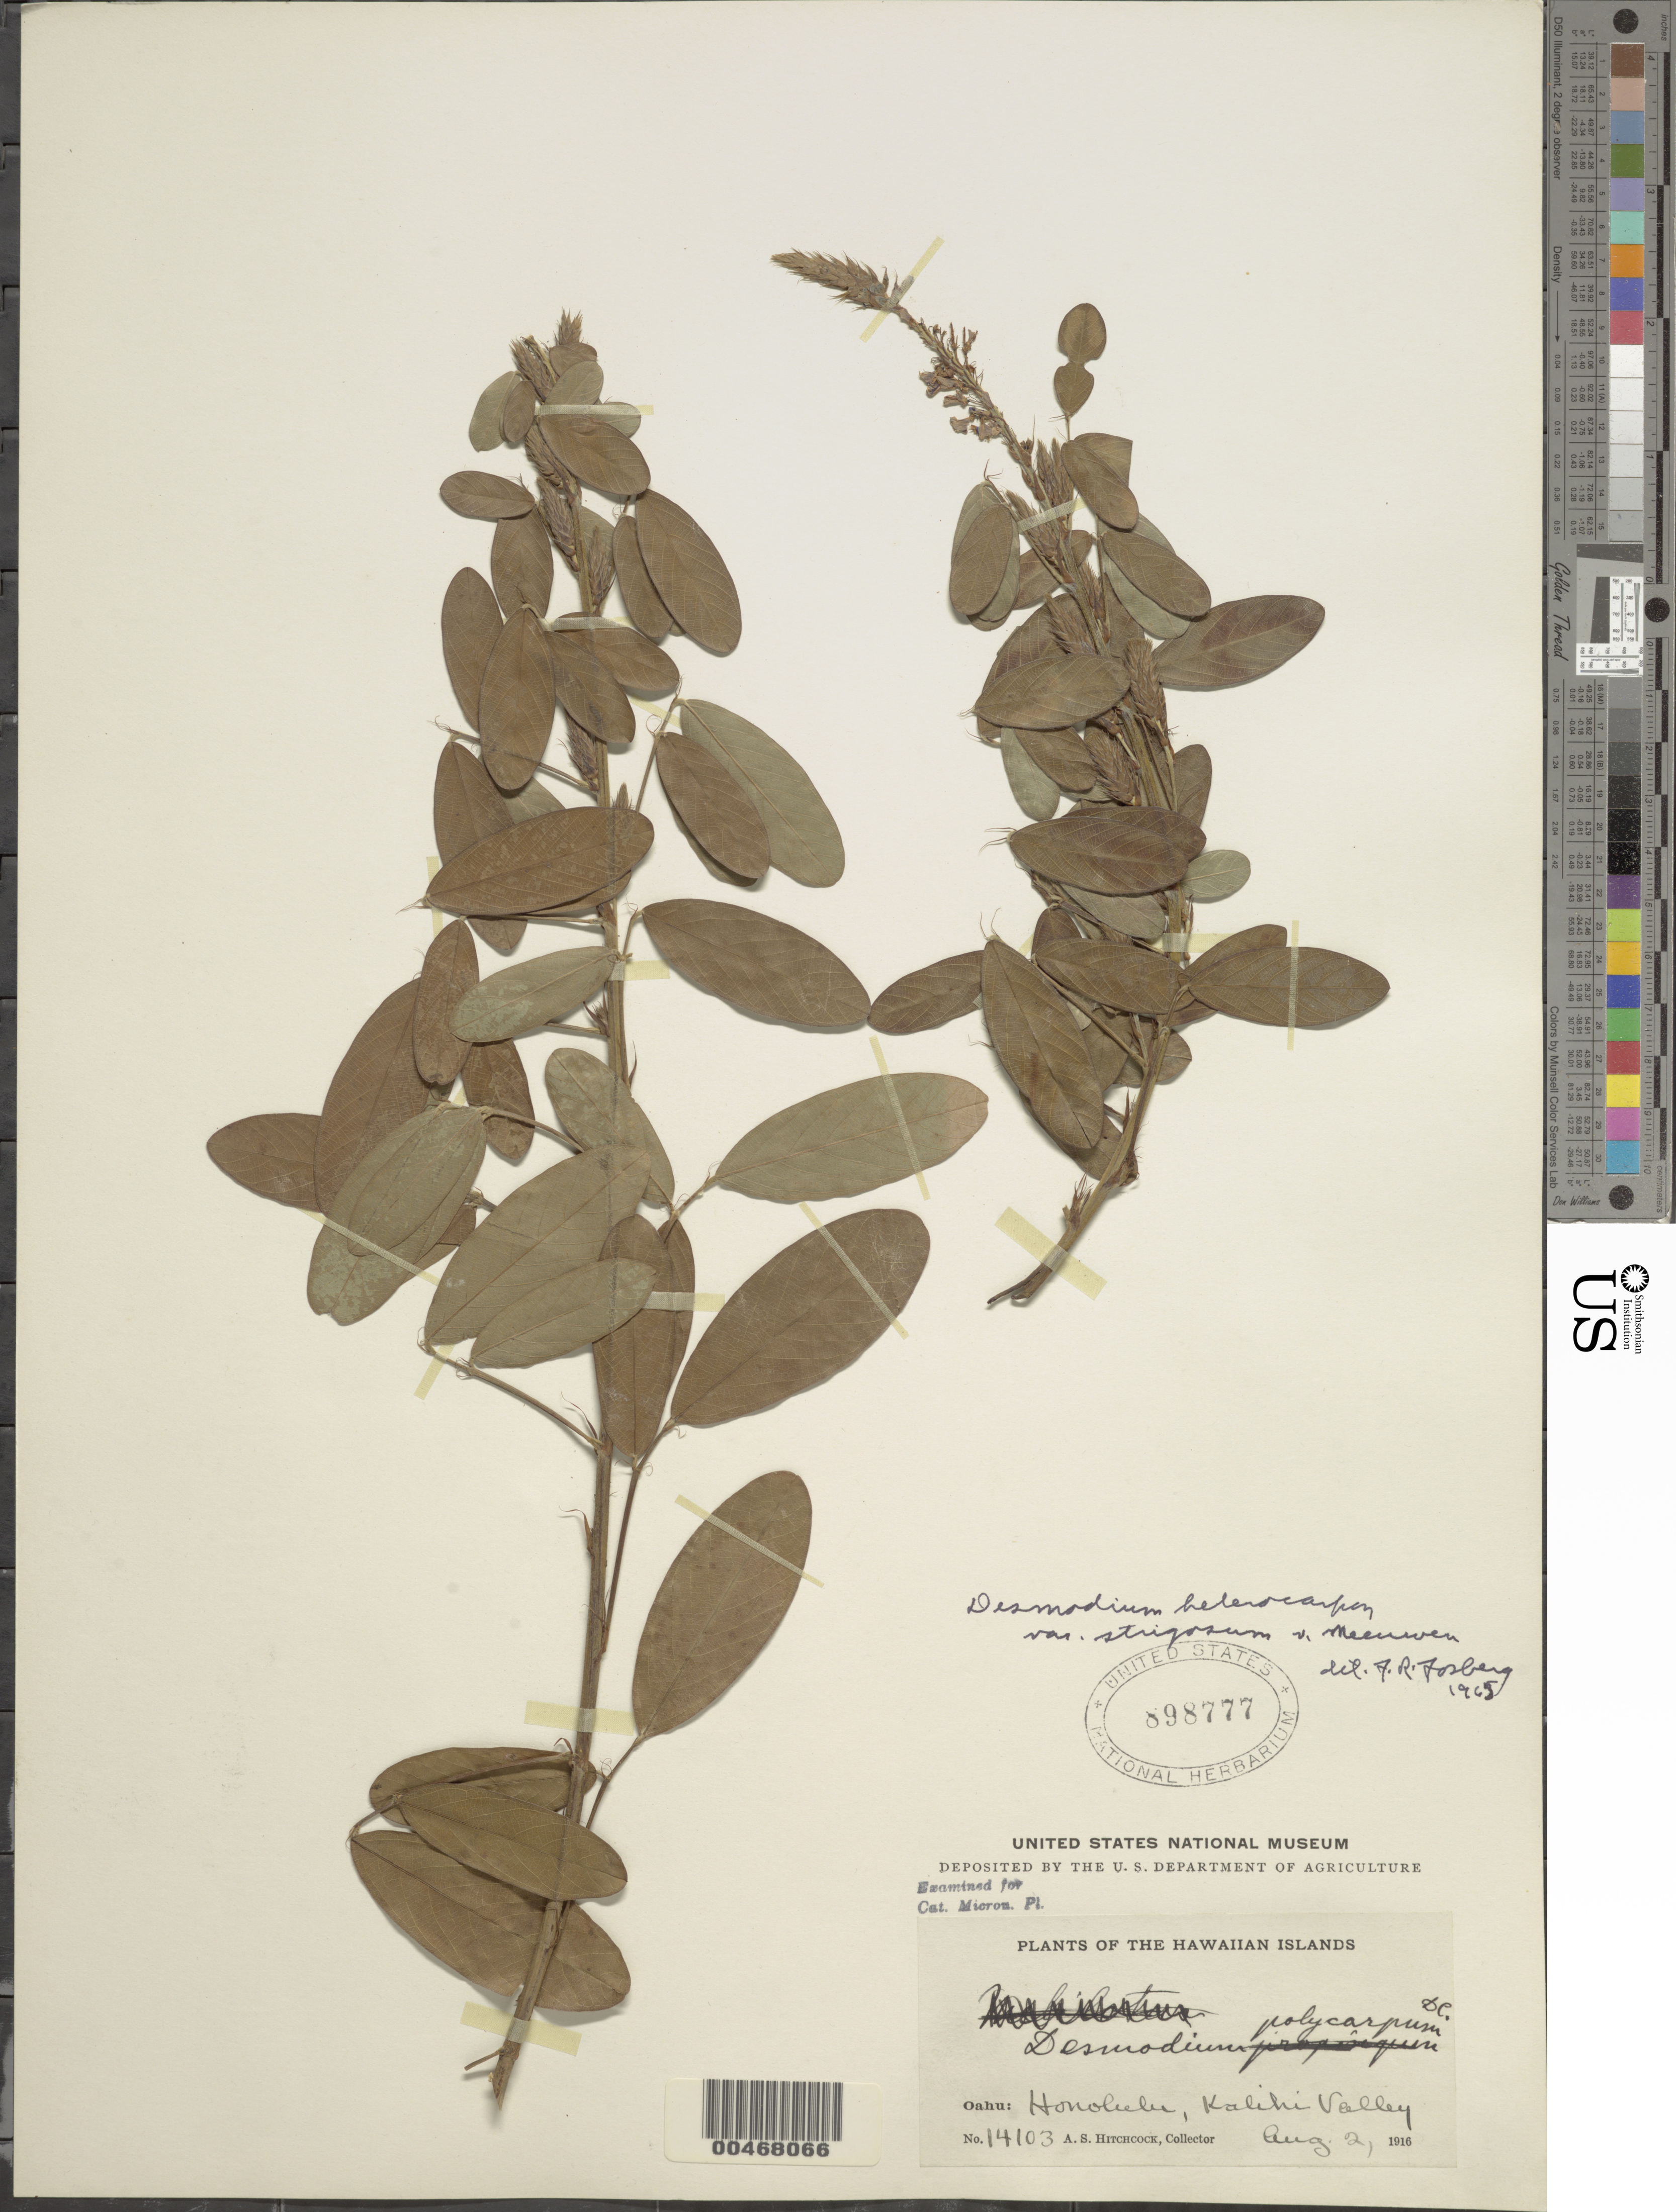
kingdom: Plantae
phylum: Tracheophyta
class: Magnoliopsida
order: Fabales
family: Fabaceae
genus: Grona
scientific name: Grona heterocarpos var. strigosa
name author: (Meeuwen) H. Ohashi & K. Ohashi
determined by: Wagner, W. L., (BOT), Smithsonian Institution - National Museum of Natural History (UNITED STATES)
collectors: A. S. Hitchcock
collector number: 14103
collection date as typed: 2 Aug 1916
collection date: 1916-08-02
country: United States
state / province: Hawaii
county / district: Honolulu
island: Oahu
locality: Honolulu, Kalihi Valley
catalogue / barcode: US 898777